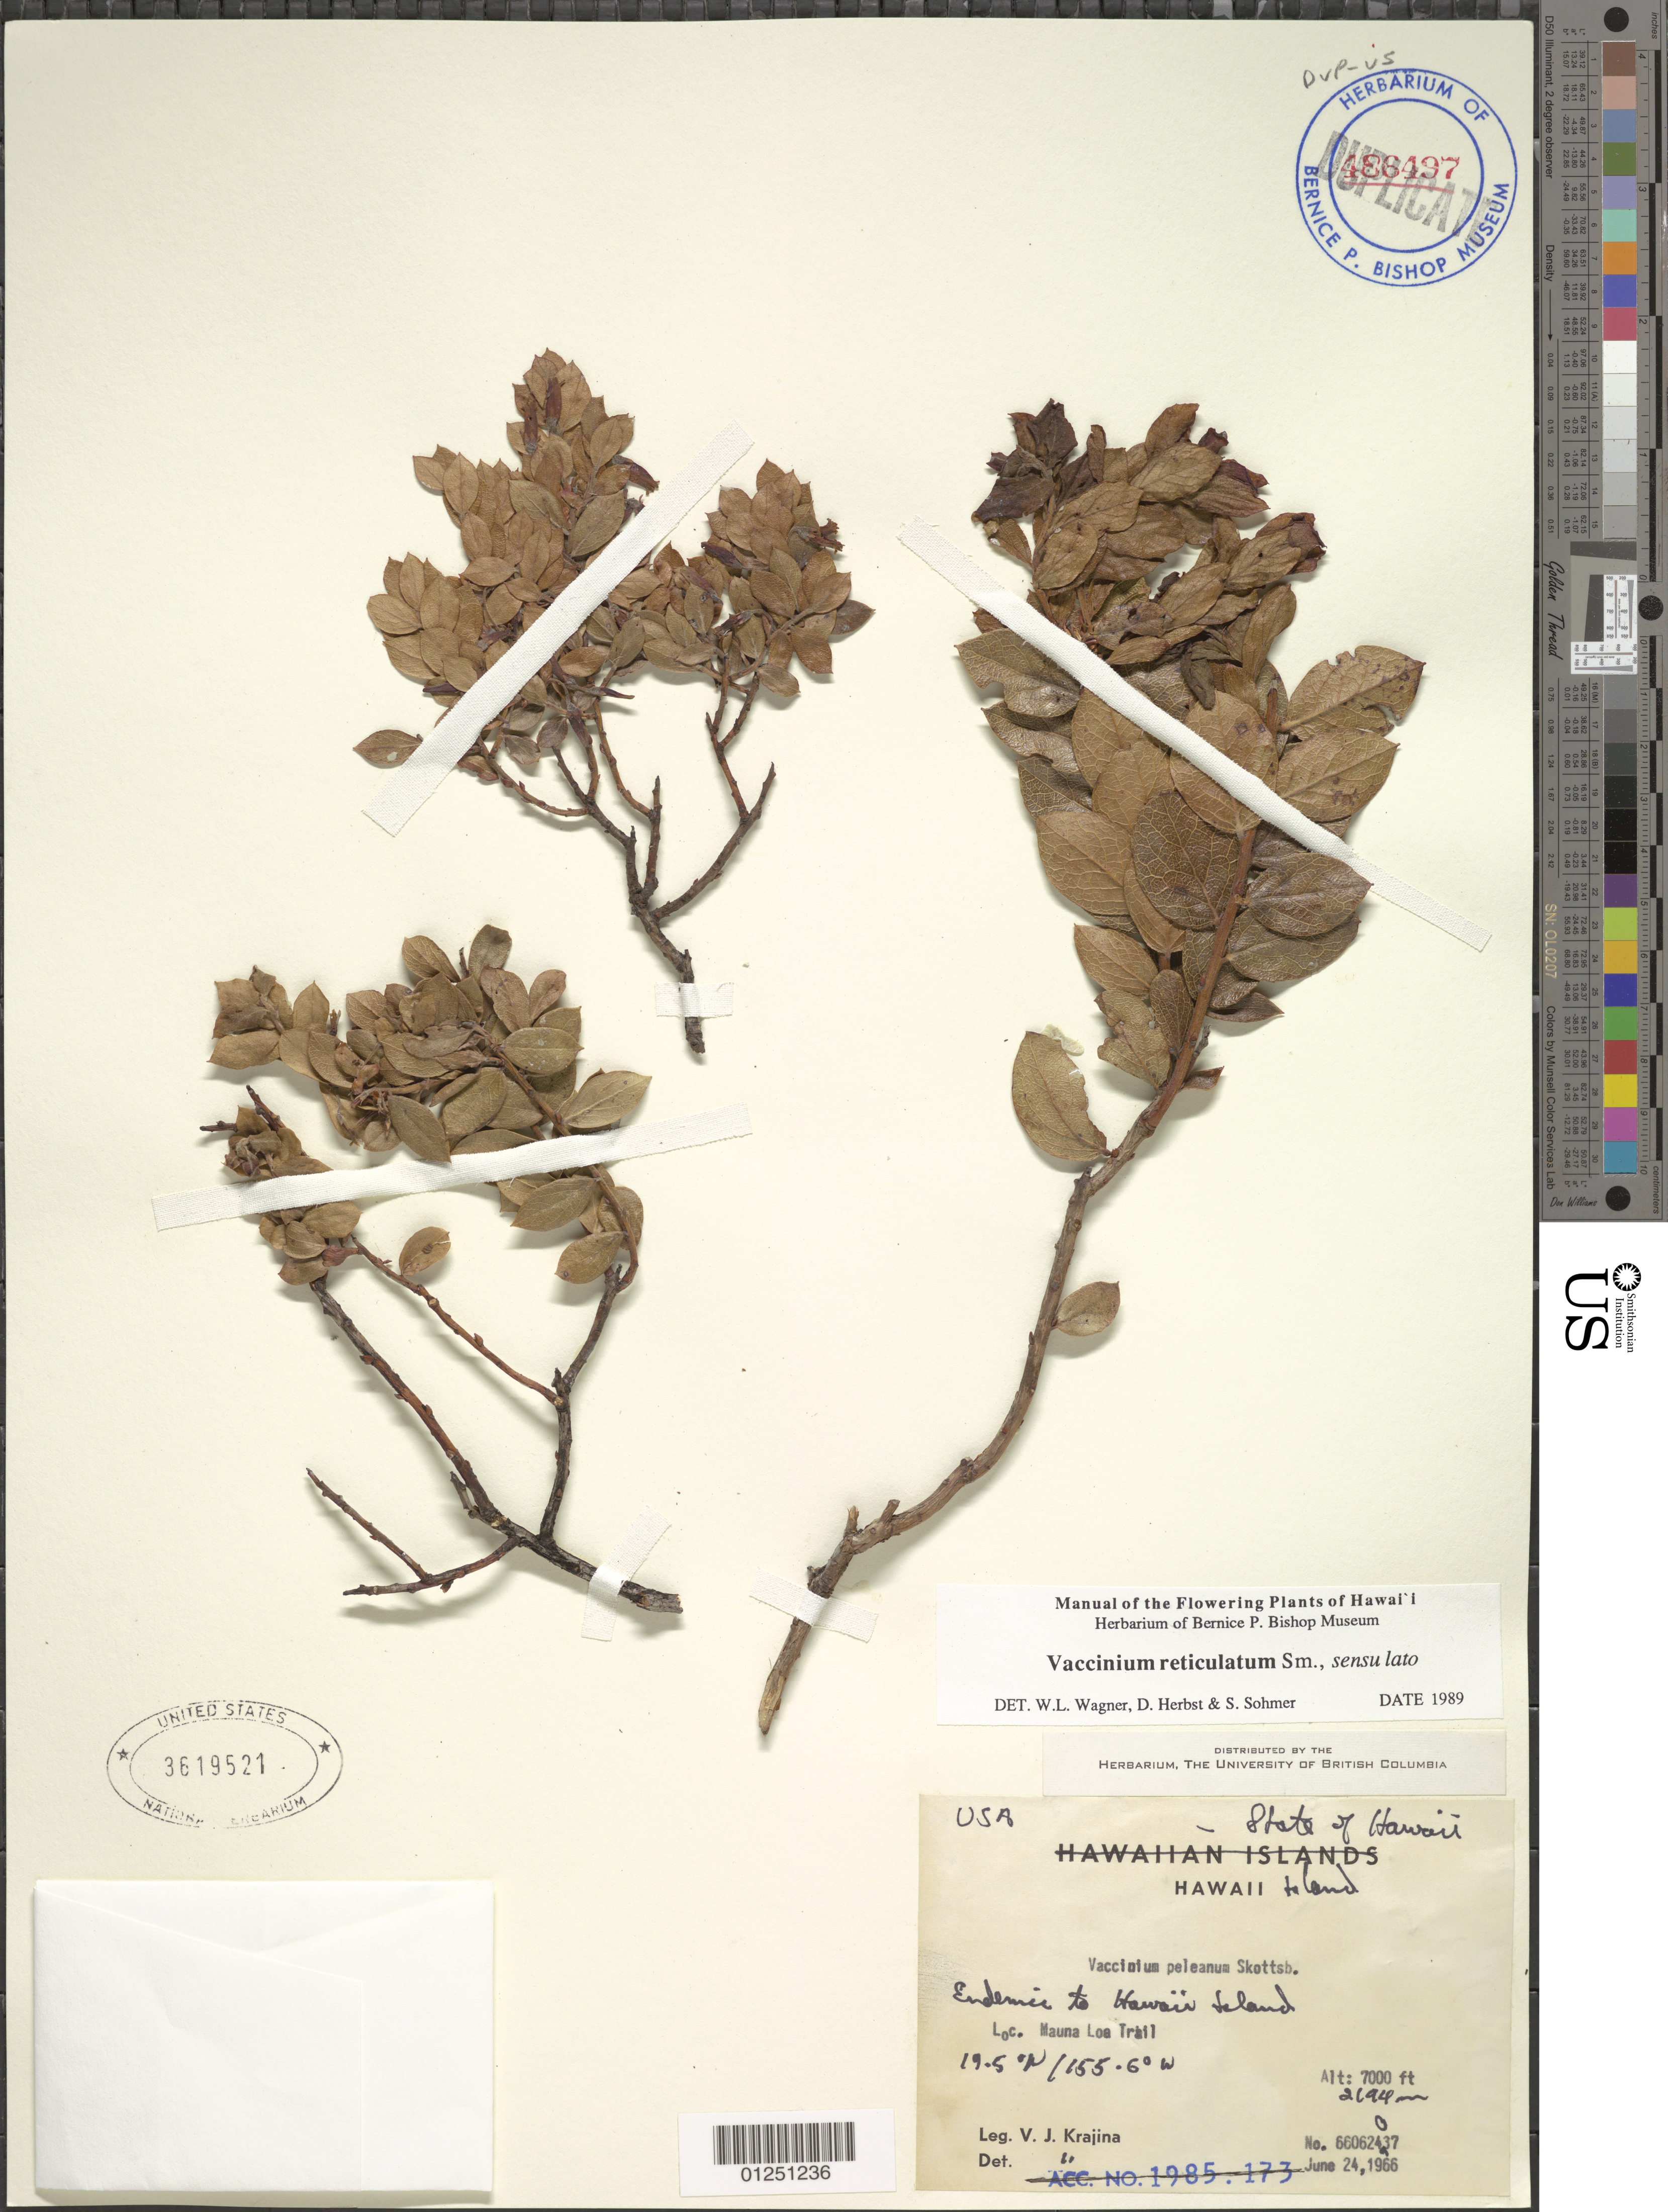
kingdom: Plantae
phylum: Tracheophyta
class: Magnoliopsida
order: Ericales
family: Ericaceae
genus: Vaccinium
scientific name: Vaccinium reticulatum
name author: Sm.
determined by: Wagner, W. L.; Herbst, D. R.; Sohmer, S. H.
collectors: V. J. Krajina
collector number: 660624037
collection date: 1966-06-24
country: United States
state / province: Hawaii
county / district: Hawaii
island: Hawaii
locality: Mauna Loa Trail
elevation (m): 2134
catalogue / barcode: US 3619521